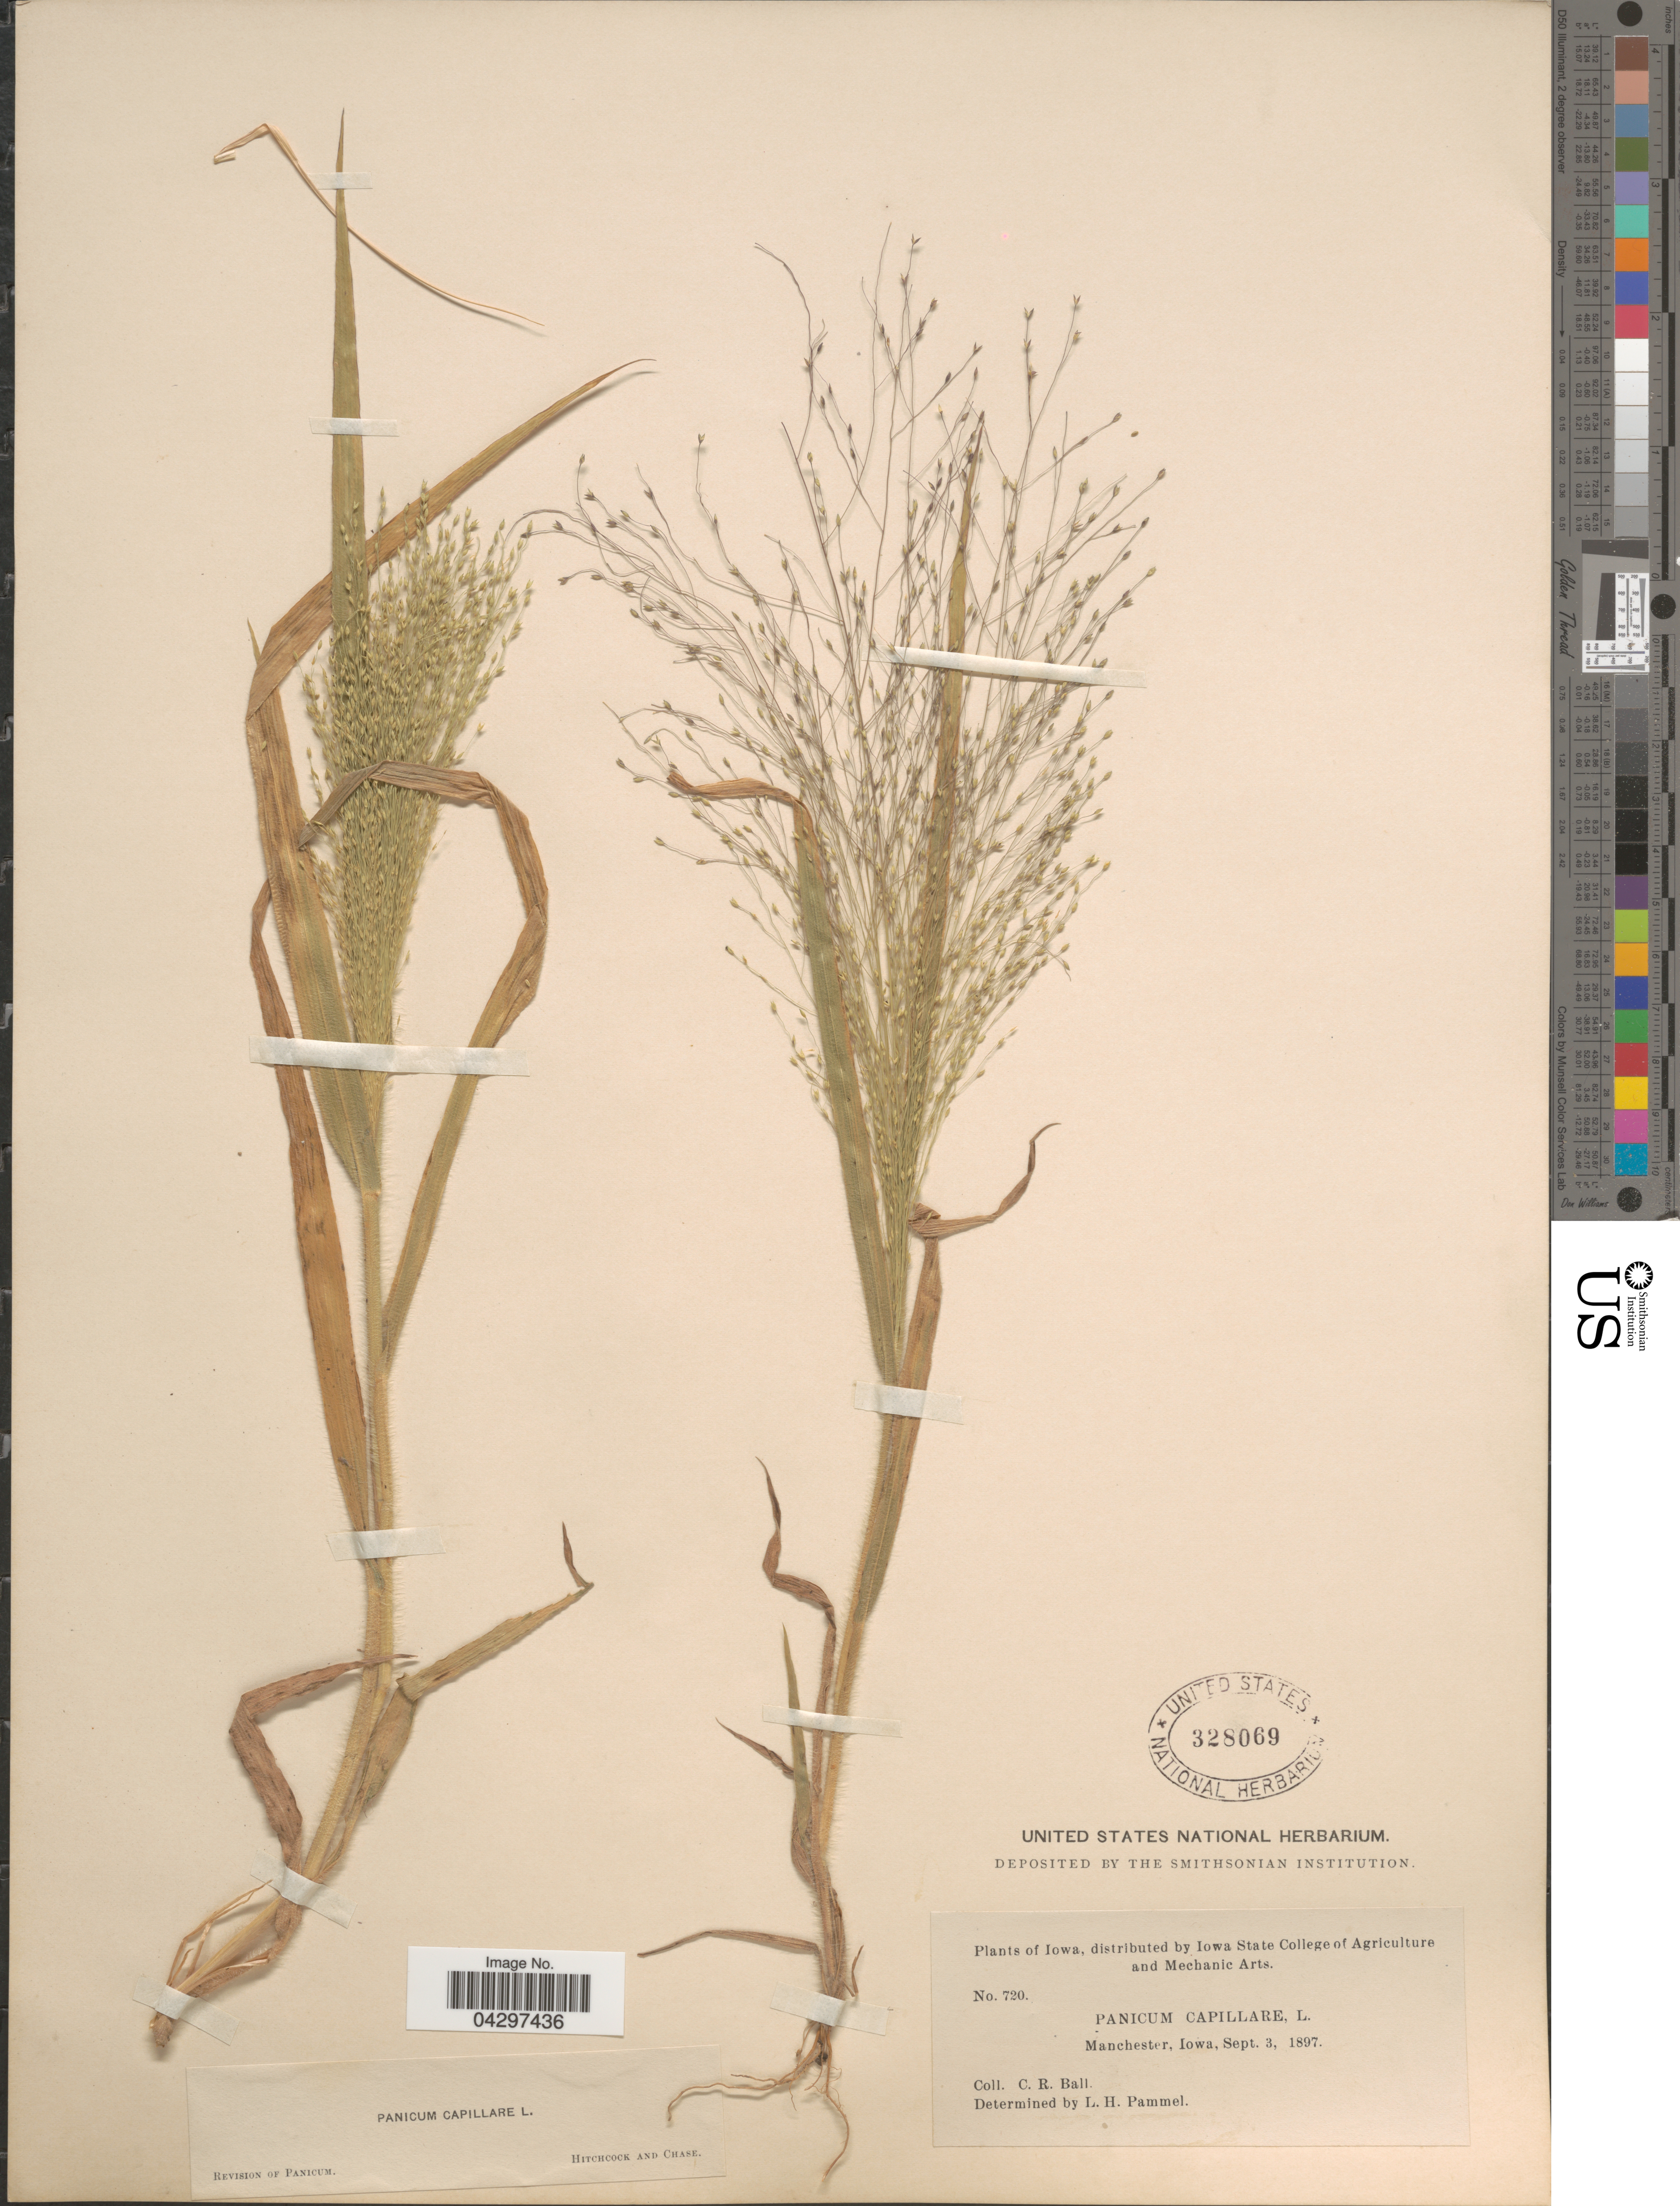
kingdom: Plantae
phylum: Tracheophyta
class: Liliopsida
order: Poales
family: Poaceae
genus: Panicum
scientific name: Panicum capillare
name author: L.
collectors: C. R. Ball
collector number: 720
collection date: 1897-09-03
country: United States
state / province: Iowa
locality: Manchester.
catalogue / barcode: US 328069